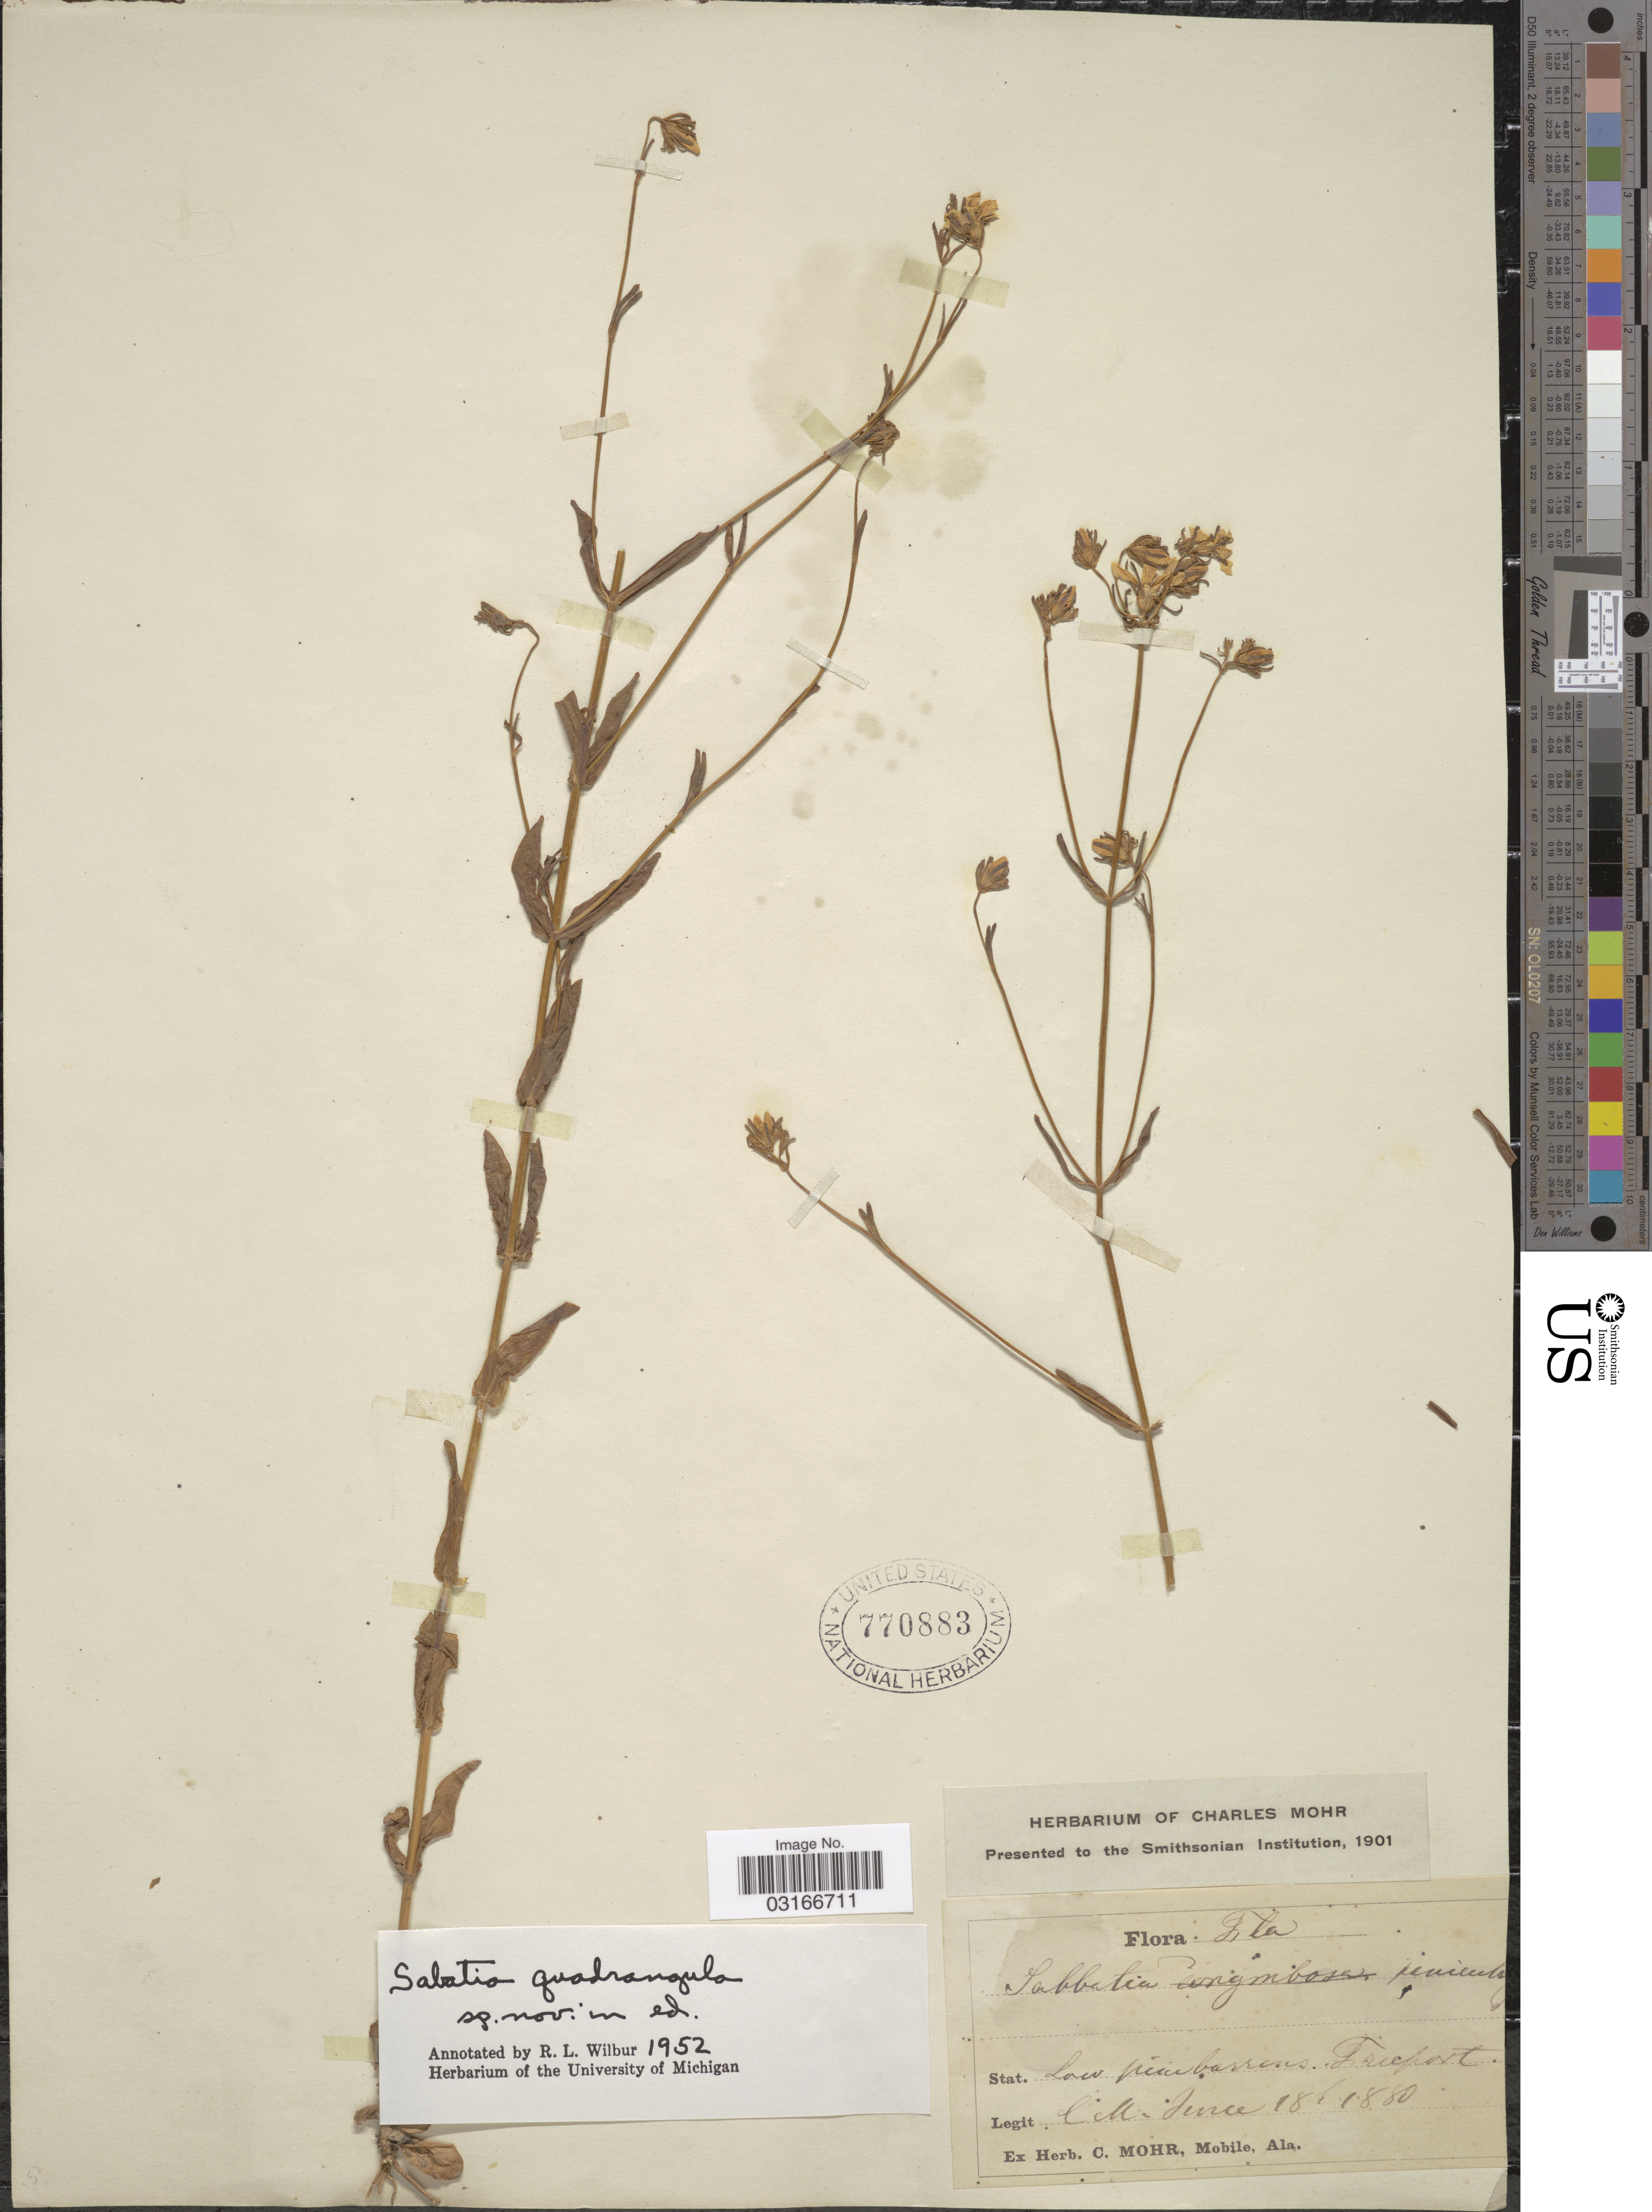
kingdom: Plantae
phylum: Tracheophyta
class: Magnoliopsida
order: Gentianales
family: Gentianaceae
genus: Sabatia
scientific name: Sabatia quadrangula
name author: Wilbur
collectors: Mohr, C. T. (herbarium)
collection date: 1880-06-18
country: United States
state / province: Florida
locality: Low pinebarrens. Freeport.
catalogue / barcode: US 770883